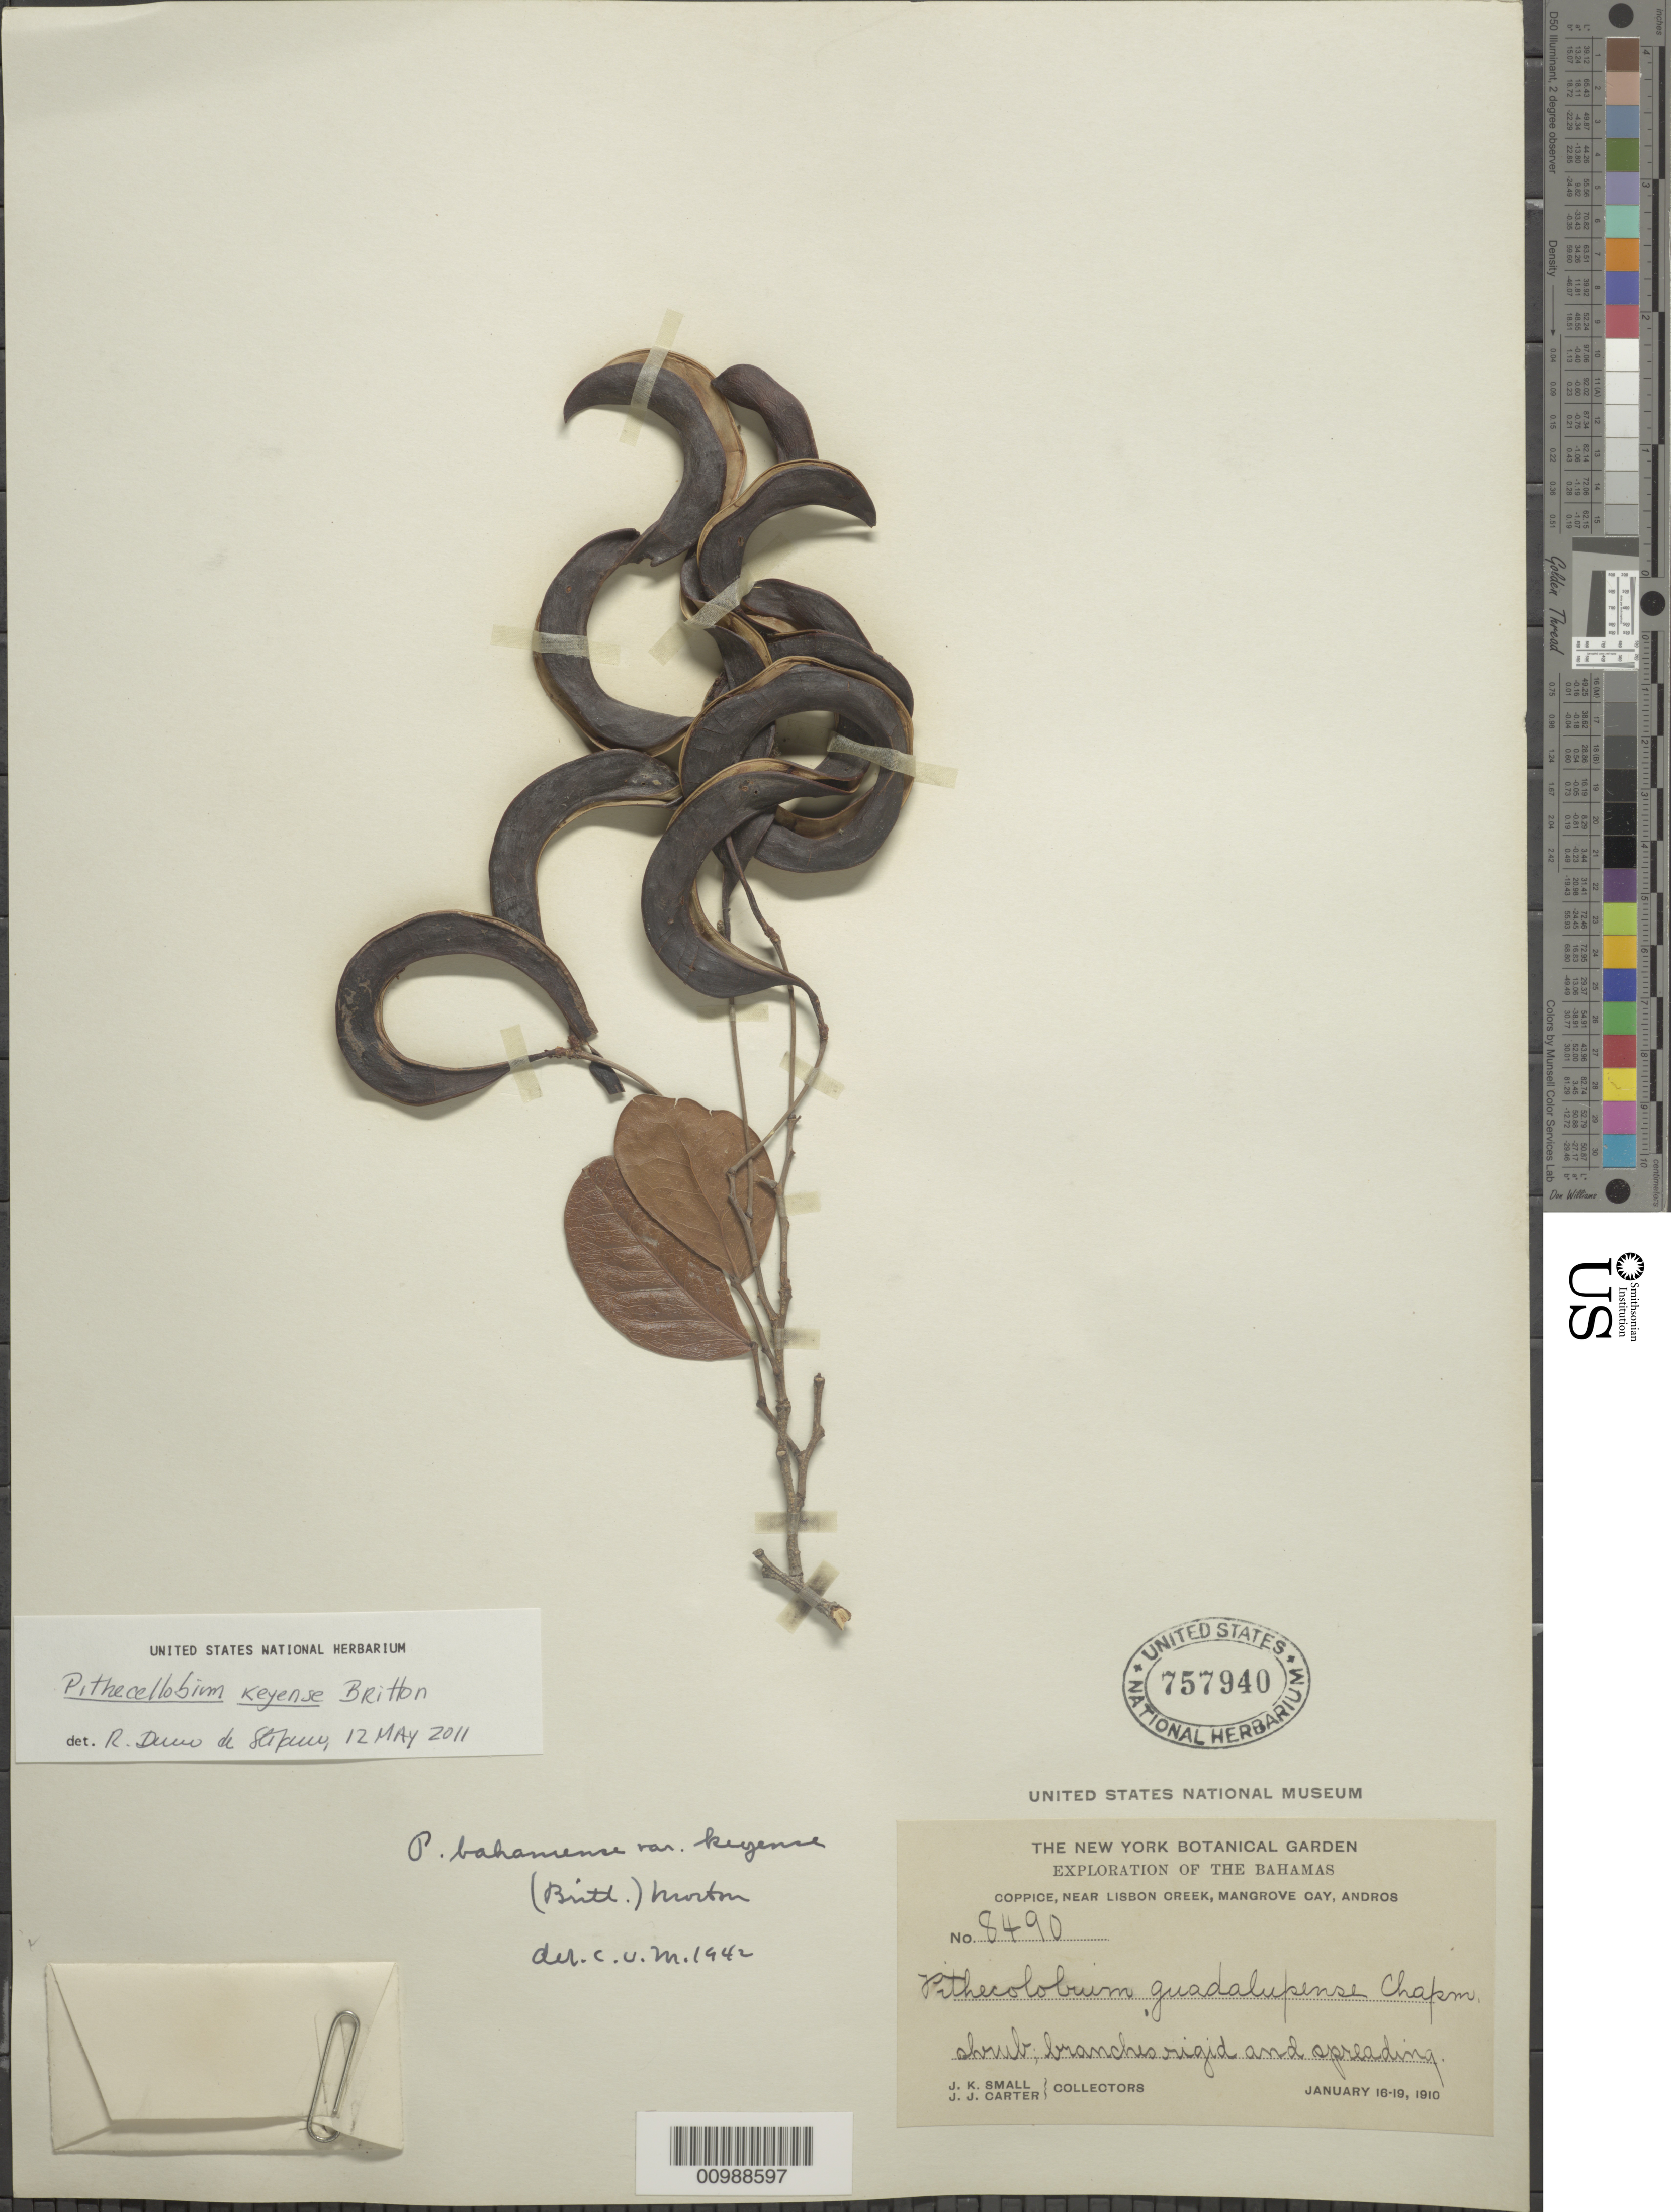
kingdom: Plantae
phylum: Tracheophyta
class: Magnoliopsida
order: Fabales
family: Fabaceae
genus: Pithecellobium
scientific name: Pithecellobium keyense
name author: Britton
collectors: J. K. Small & J. J. Carter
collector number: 8490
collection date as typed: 16 Jan 1910 to19 Jan 1910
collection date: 1910-01-16/1910-01-19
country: Bahamas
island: Andros I.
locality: Mangrove Cay, near Lisbon Creek, Coppice.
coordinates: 0 N, 0 E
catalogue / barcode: US 757940